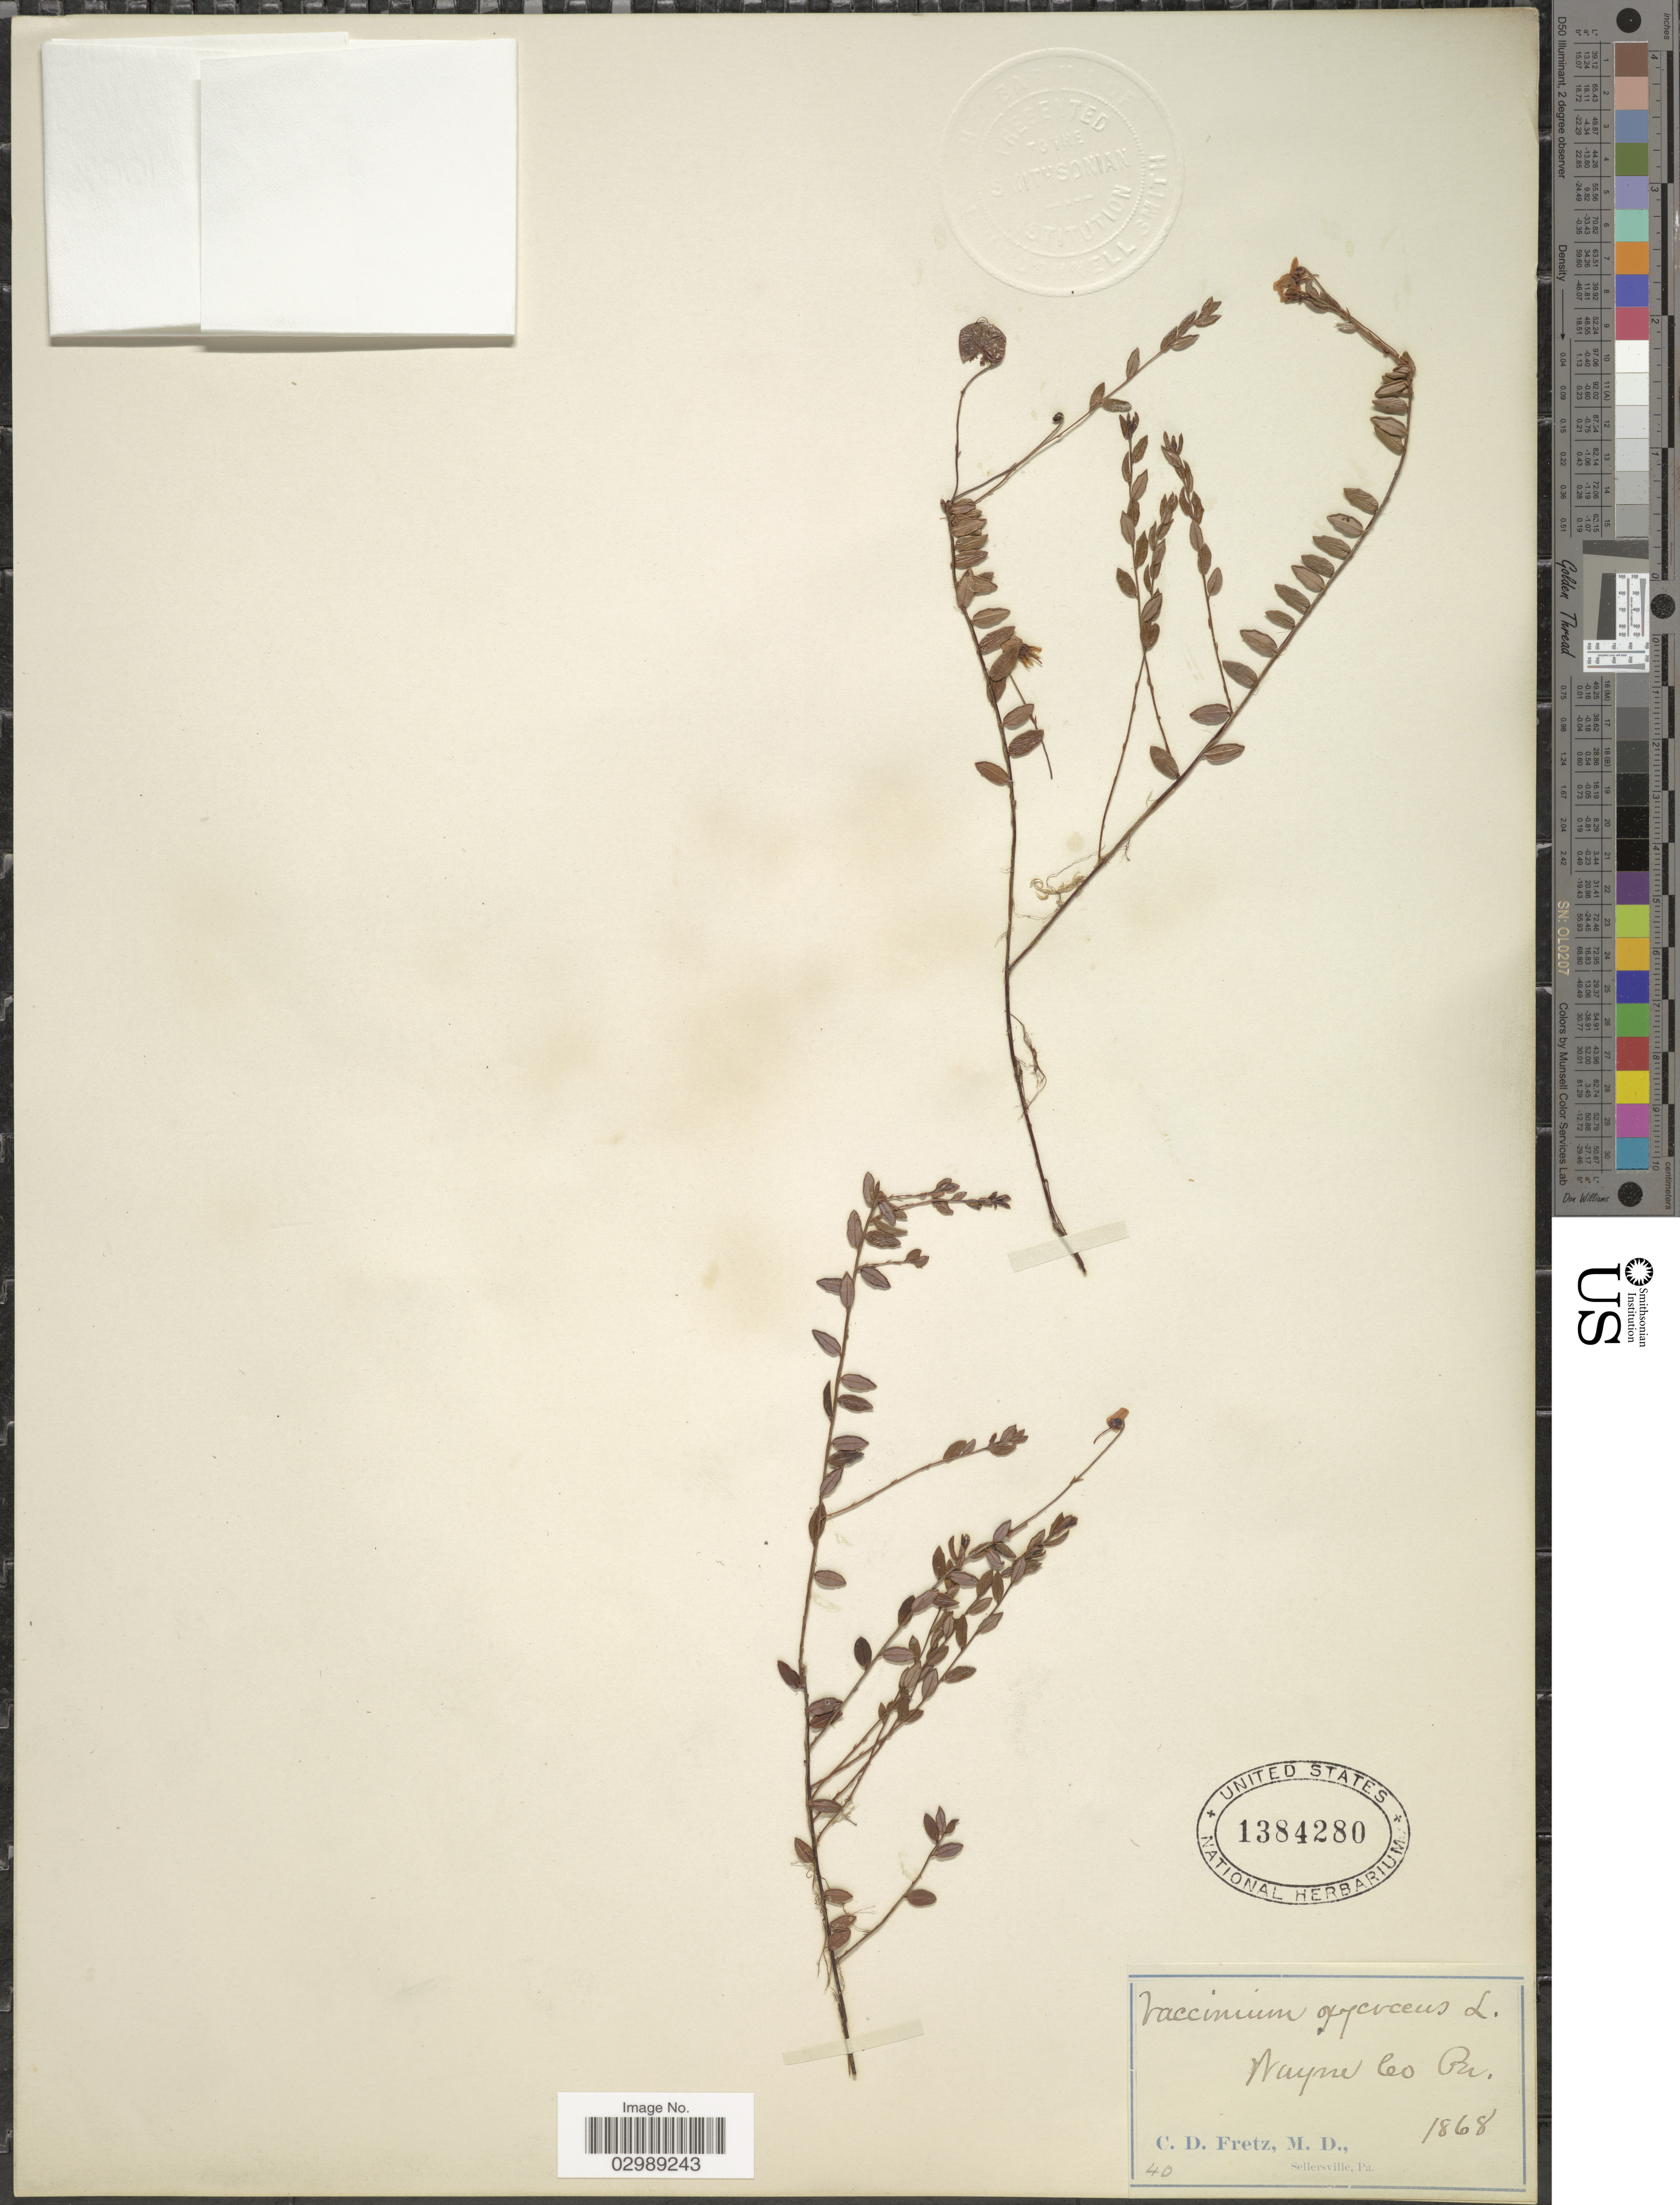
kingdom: Plantae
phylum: Tracheophyta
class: Magnoliopsida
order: Ericales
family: Ericaceae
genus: Vaccinium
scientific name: Vaccinium oxycoccos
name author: L.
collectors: C. D. Fretz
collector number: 40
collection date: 1868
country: United States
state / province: Pennsylvania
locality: Wayne Co.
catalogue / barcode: US 1384280